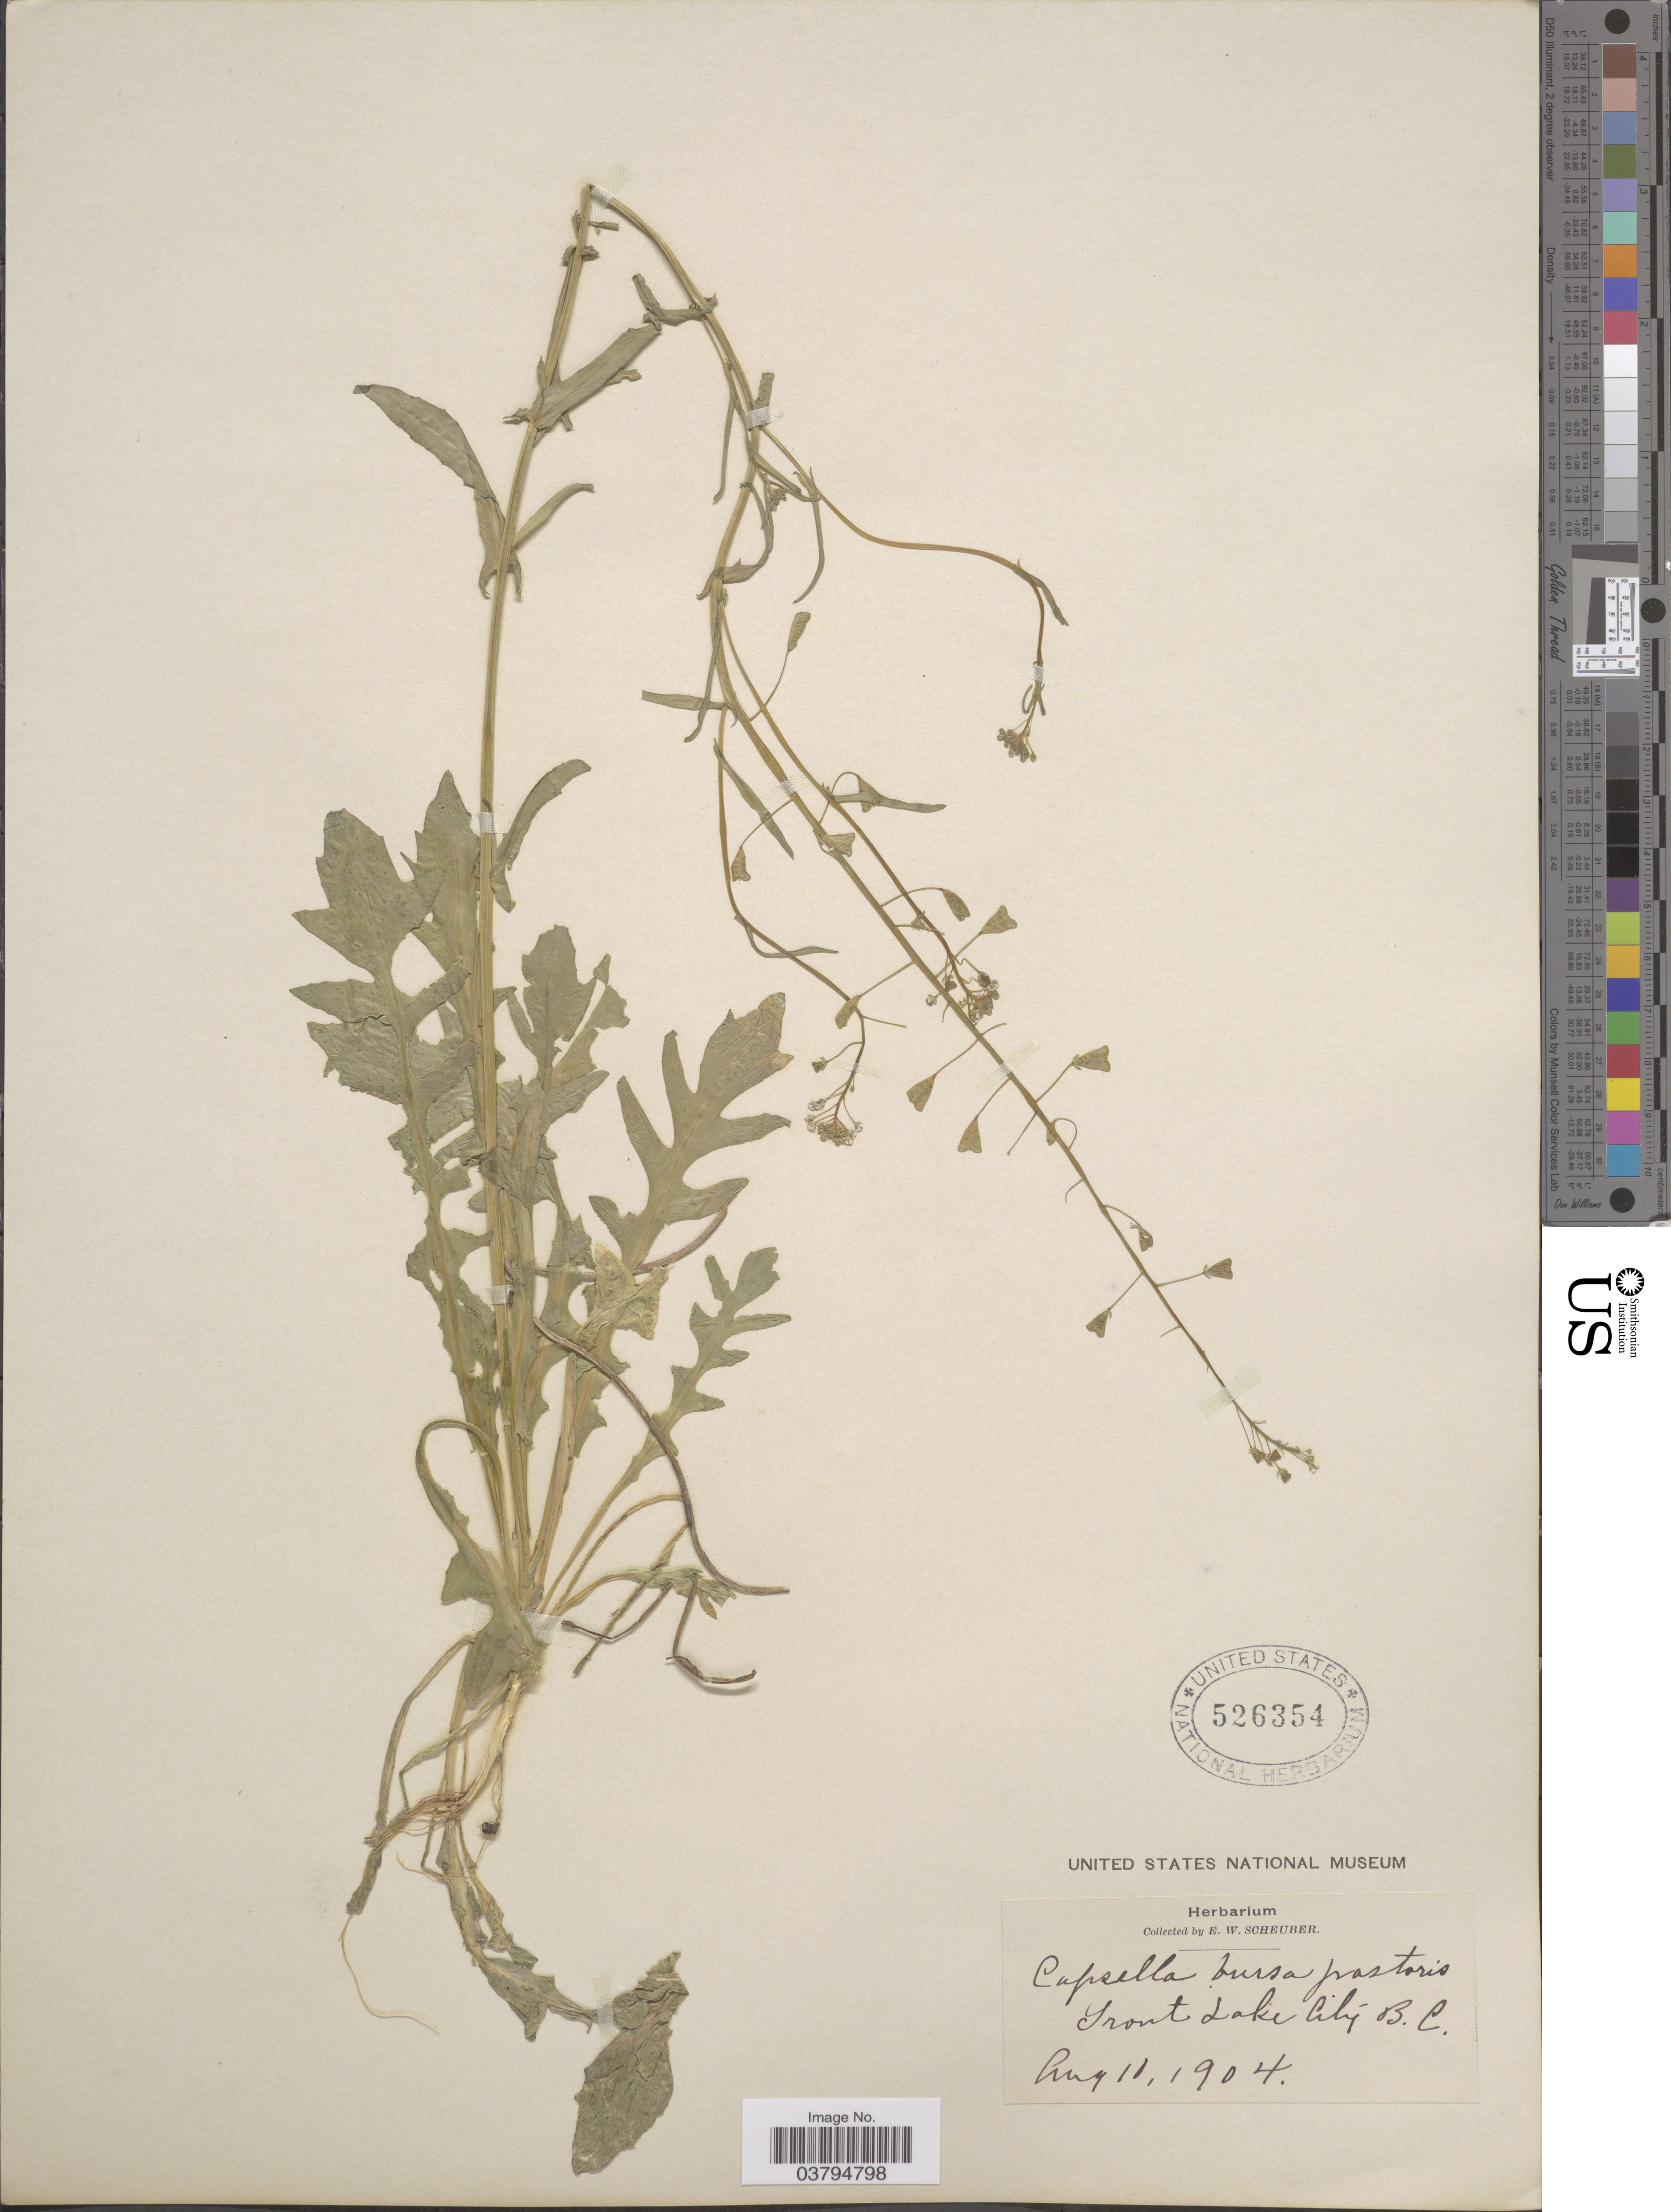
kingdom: Plantae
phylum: Tracheophyta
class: Magnoliopsida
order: Brassicales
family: Brassicaceae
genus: Capsella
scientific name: Capsella bursa-pastoris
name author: (L.) Medik.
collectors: E. Scheuber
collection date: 1904-08-11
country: Canada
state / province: British Columbia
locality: Trout Lake City.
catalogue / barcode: US 526354